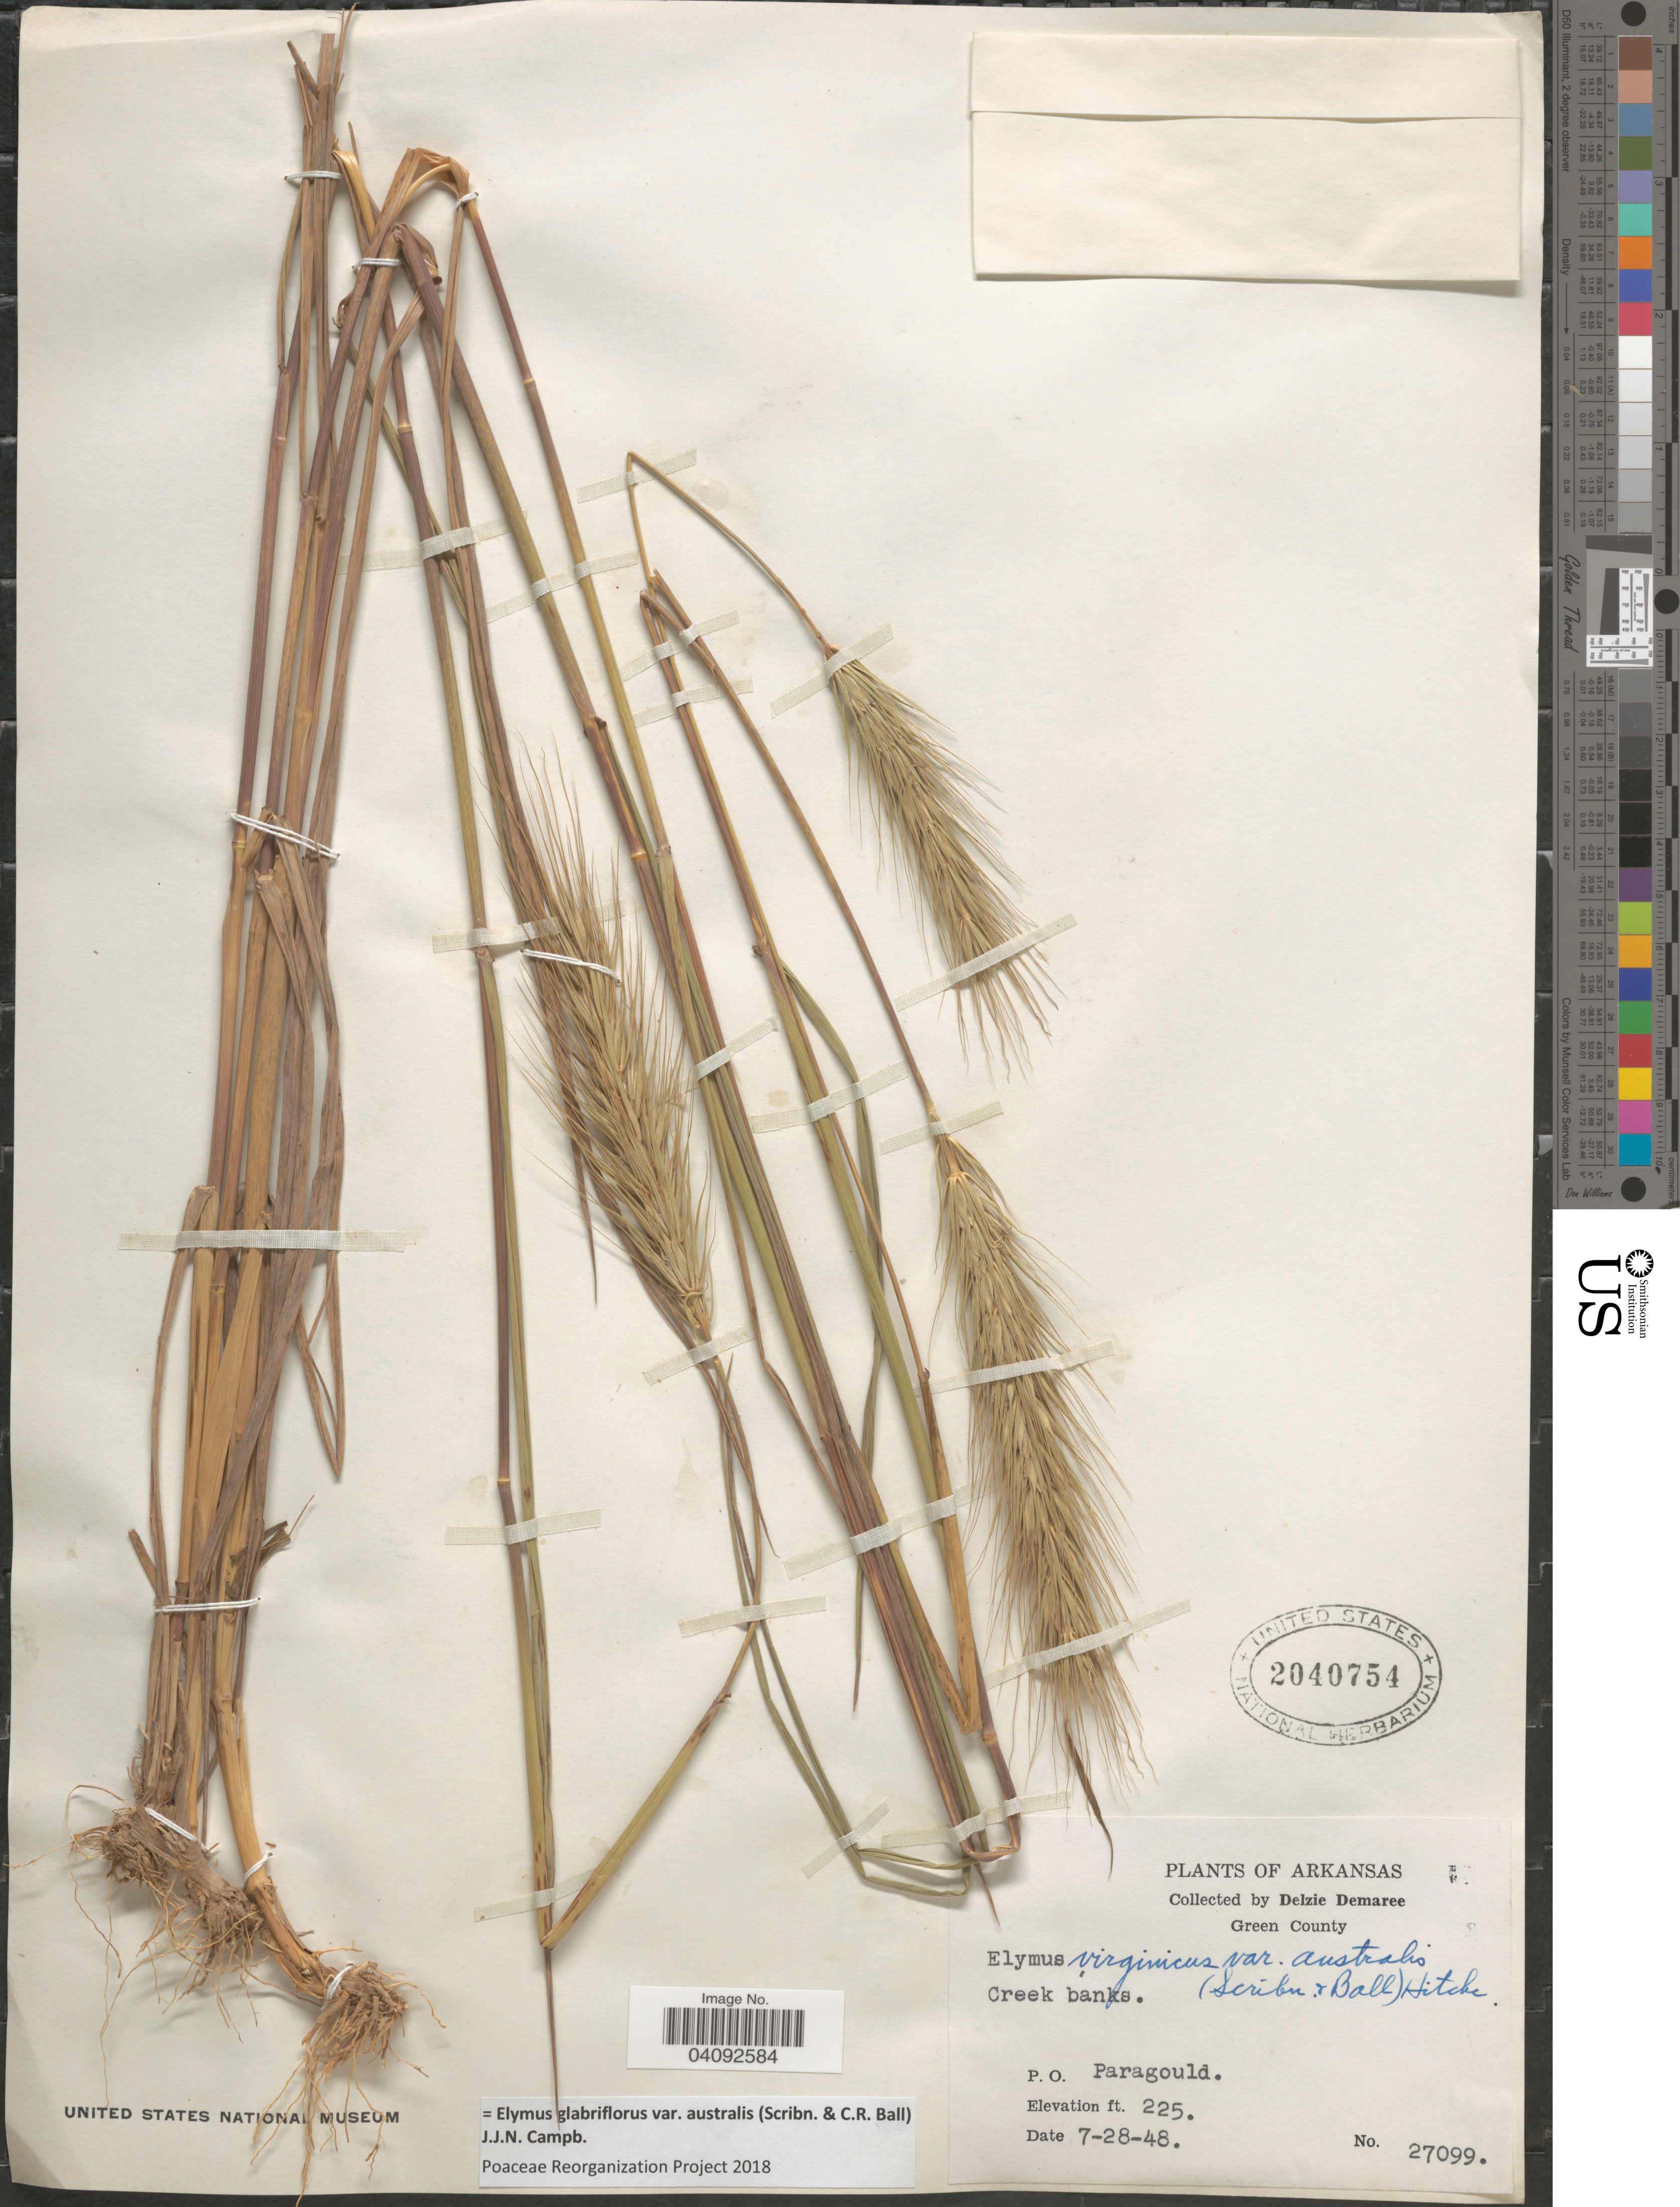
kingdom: Plantae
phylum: Tracheophyta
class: Liliopsida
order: Poales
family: Poaceae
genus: Elymus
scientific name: Elymus glabriflorus var. australis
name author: (Scribn. & C.R. Ball) J.J.N. Campb.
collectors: D. Demaree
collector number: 27099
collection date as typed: Transcribed d/m/y: 28/7/48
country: United States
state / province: Arkansas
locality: Green County. P. O. Paragould.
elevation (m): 69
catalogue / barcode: US 2040754